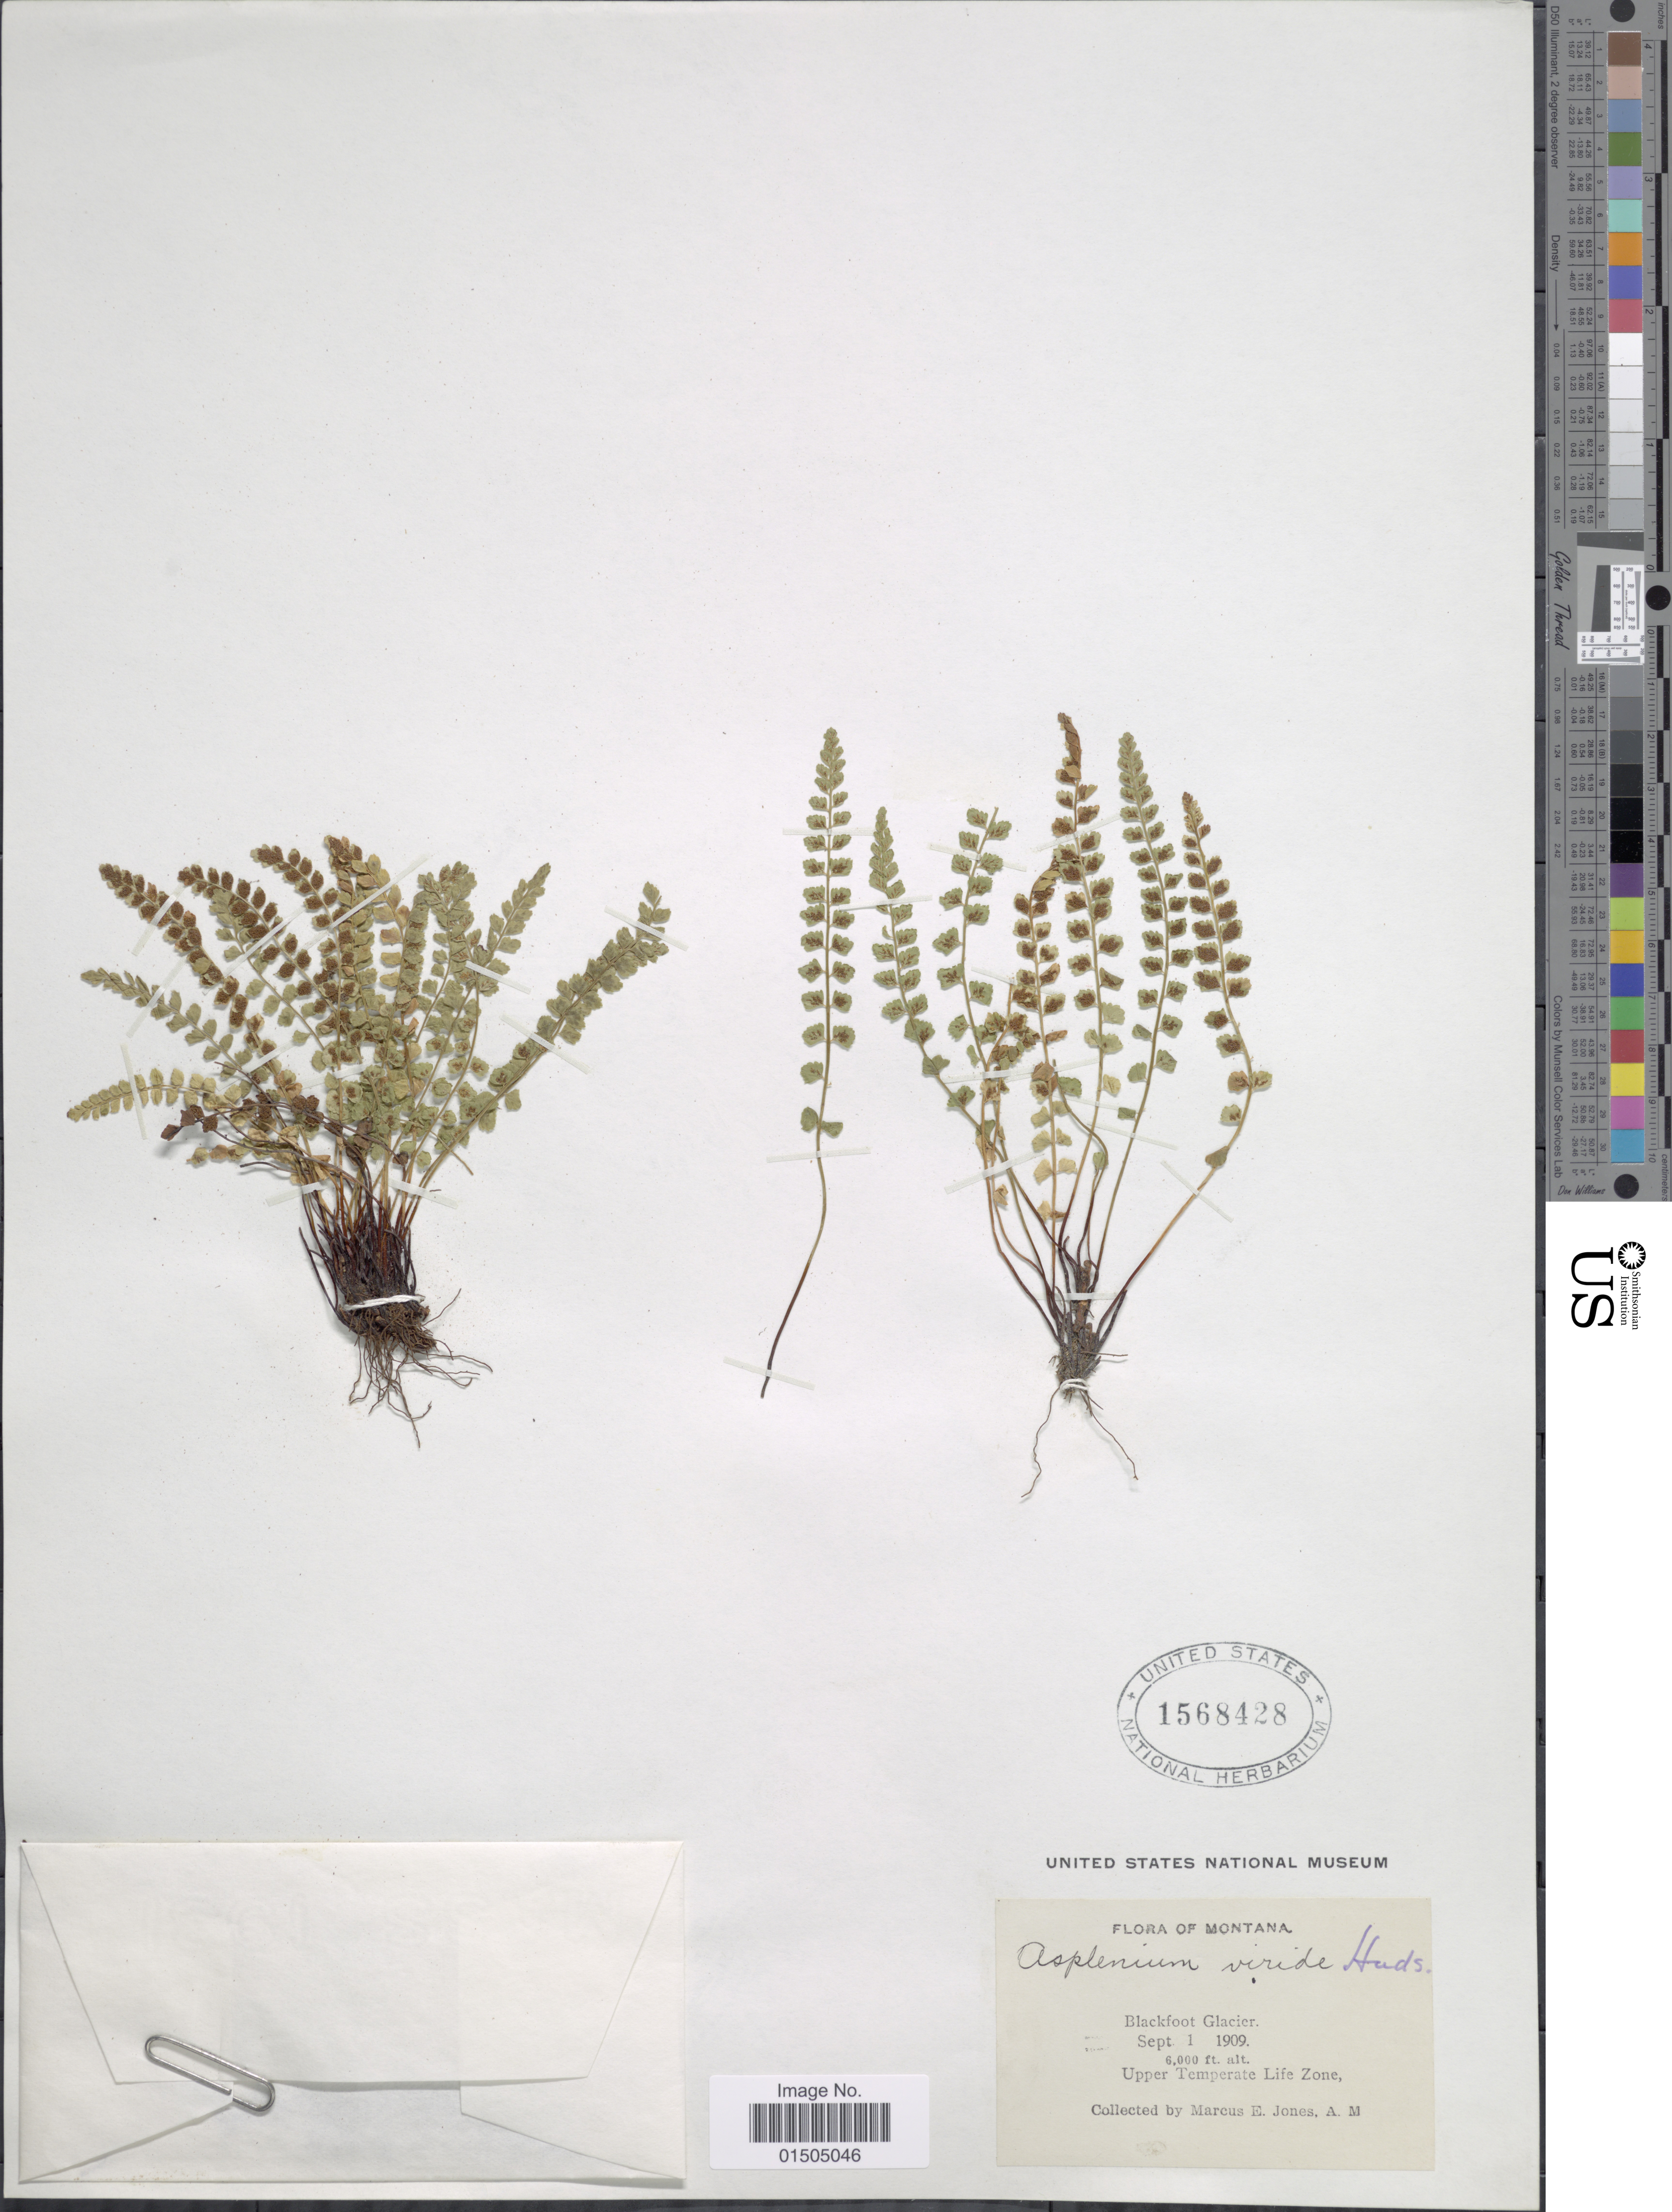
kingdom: Plantae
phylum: Tracheophyta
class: Polypodiopsida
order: Polypodiales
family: Aspleniaceae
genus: Asplenium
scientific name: Asplenium trichomanes-ramosum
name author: L.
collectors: M. E. Jones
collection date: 1909-09-01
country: United States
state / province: Montana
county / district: Glacier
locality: Blackfoot Glacier. Upper Temperate Life Zone.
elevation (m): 1829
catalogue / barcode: US 1568428